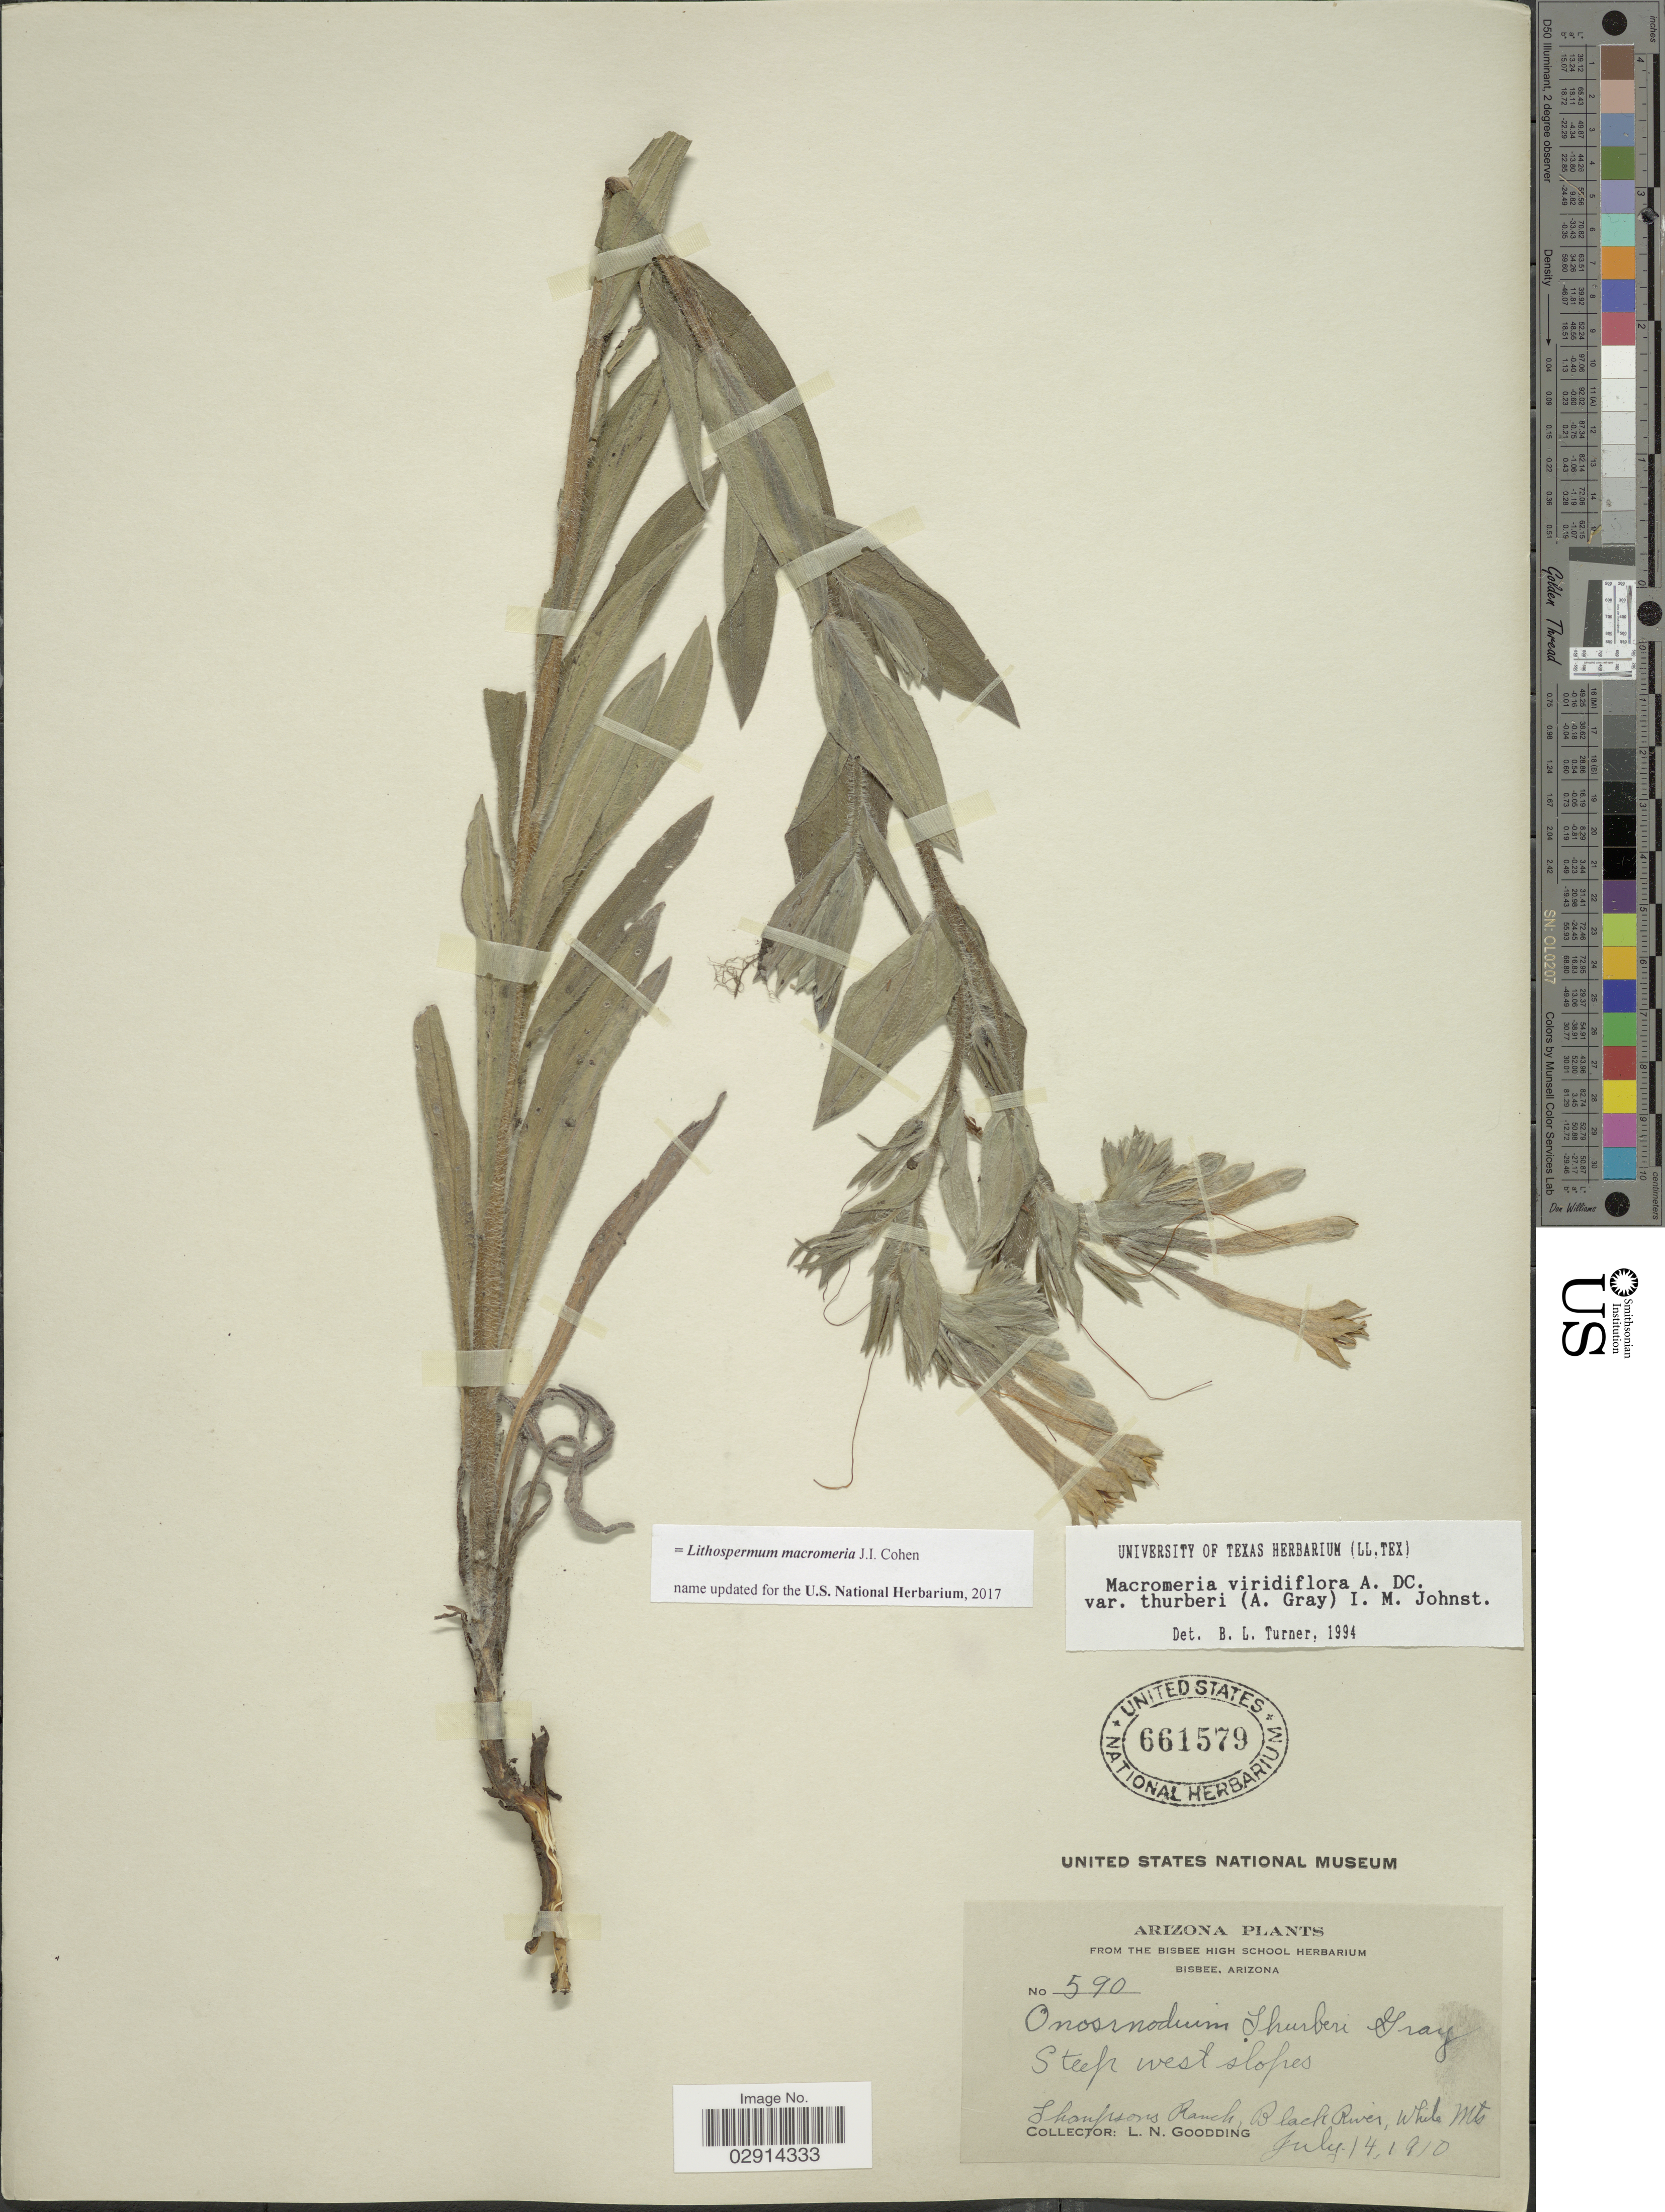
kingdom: Plantae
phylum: Tracheophyta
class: Magnoliopsida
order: Boraginales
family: Boraginaceae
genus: Lithospermum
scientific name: Lithospermum macromeria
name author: Cohen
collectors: L. N. Goodding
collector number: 590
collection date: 1910-07-14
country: United States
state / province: Arizona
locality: Thompsons Ranch, Black River, White Mts.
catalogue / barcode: US 661579